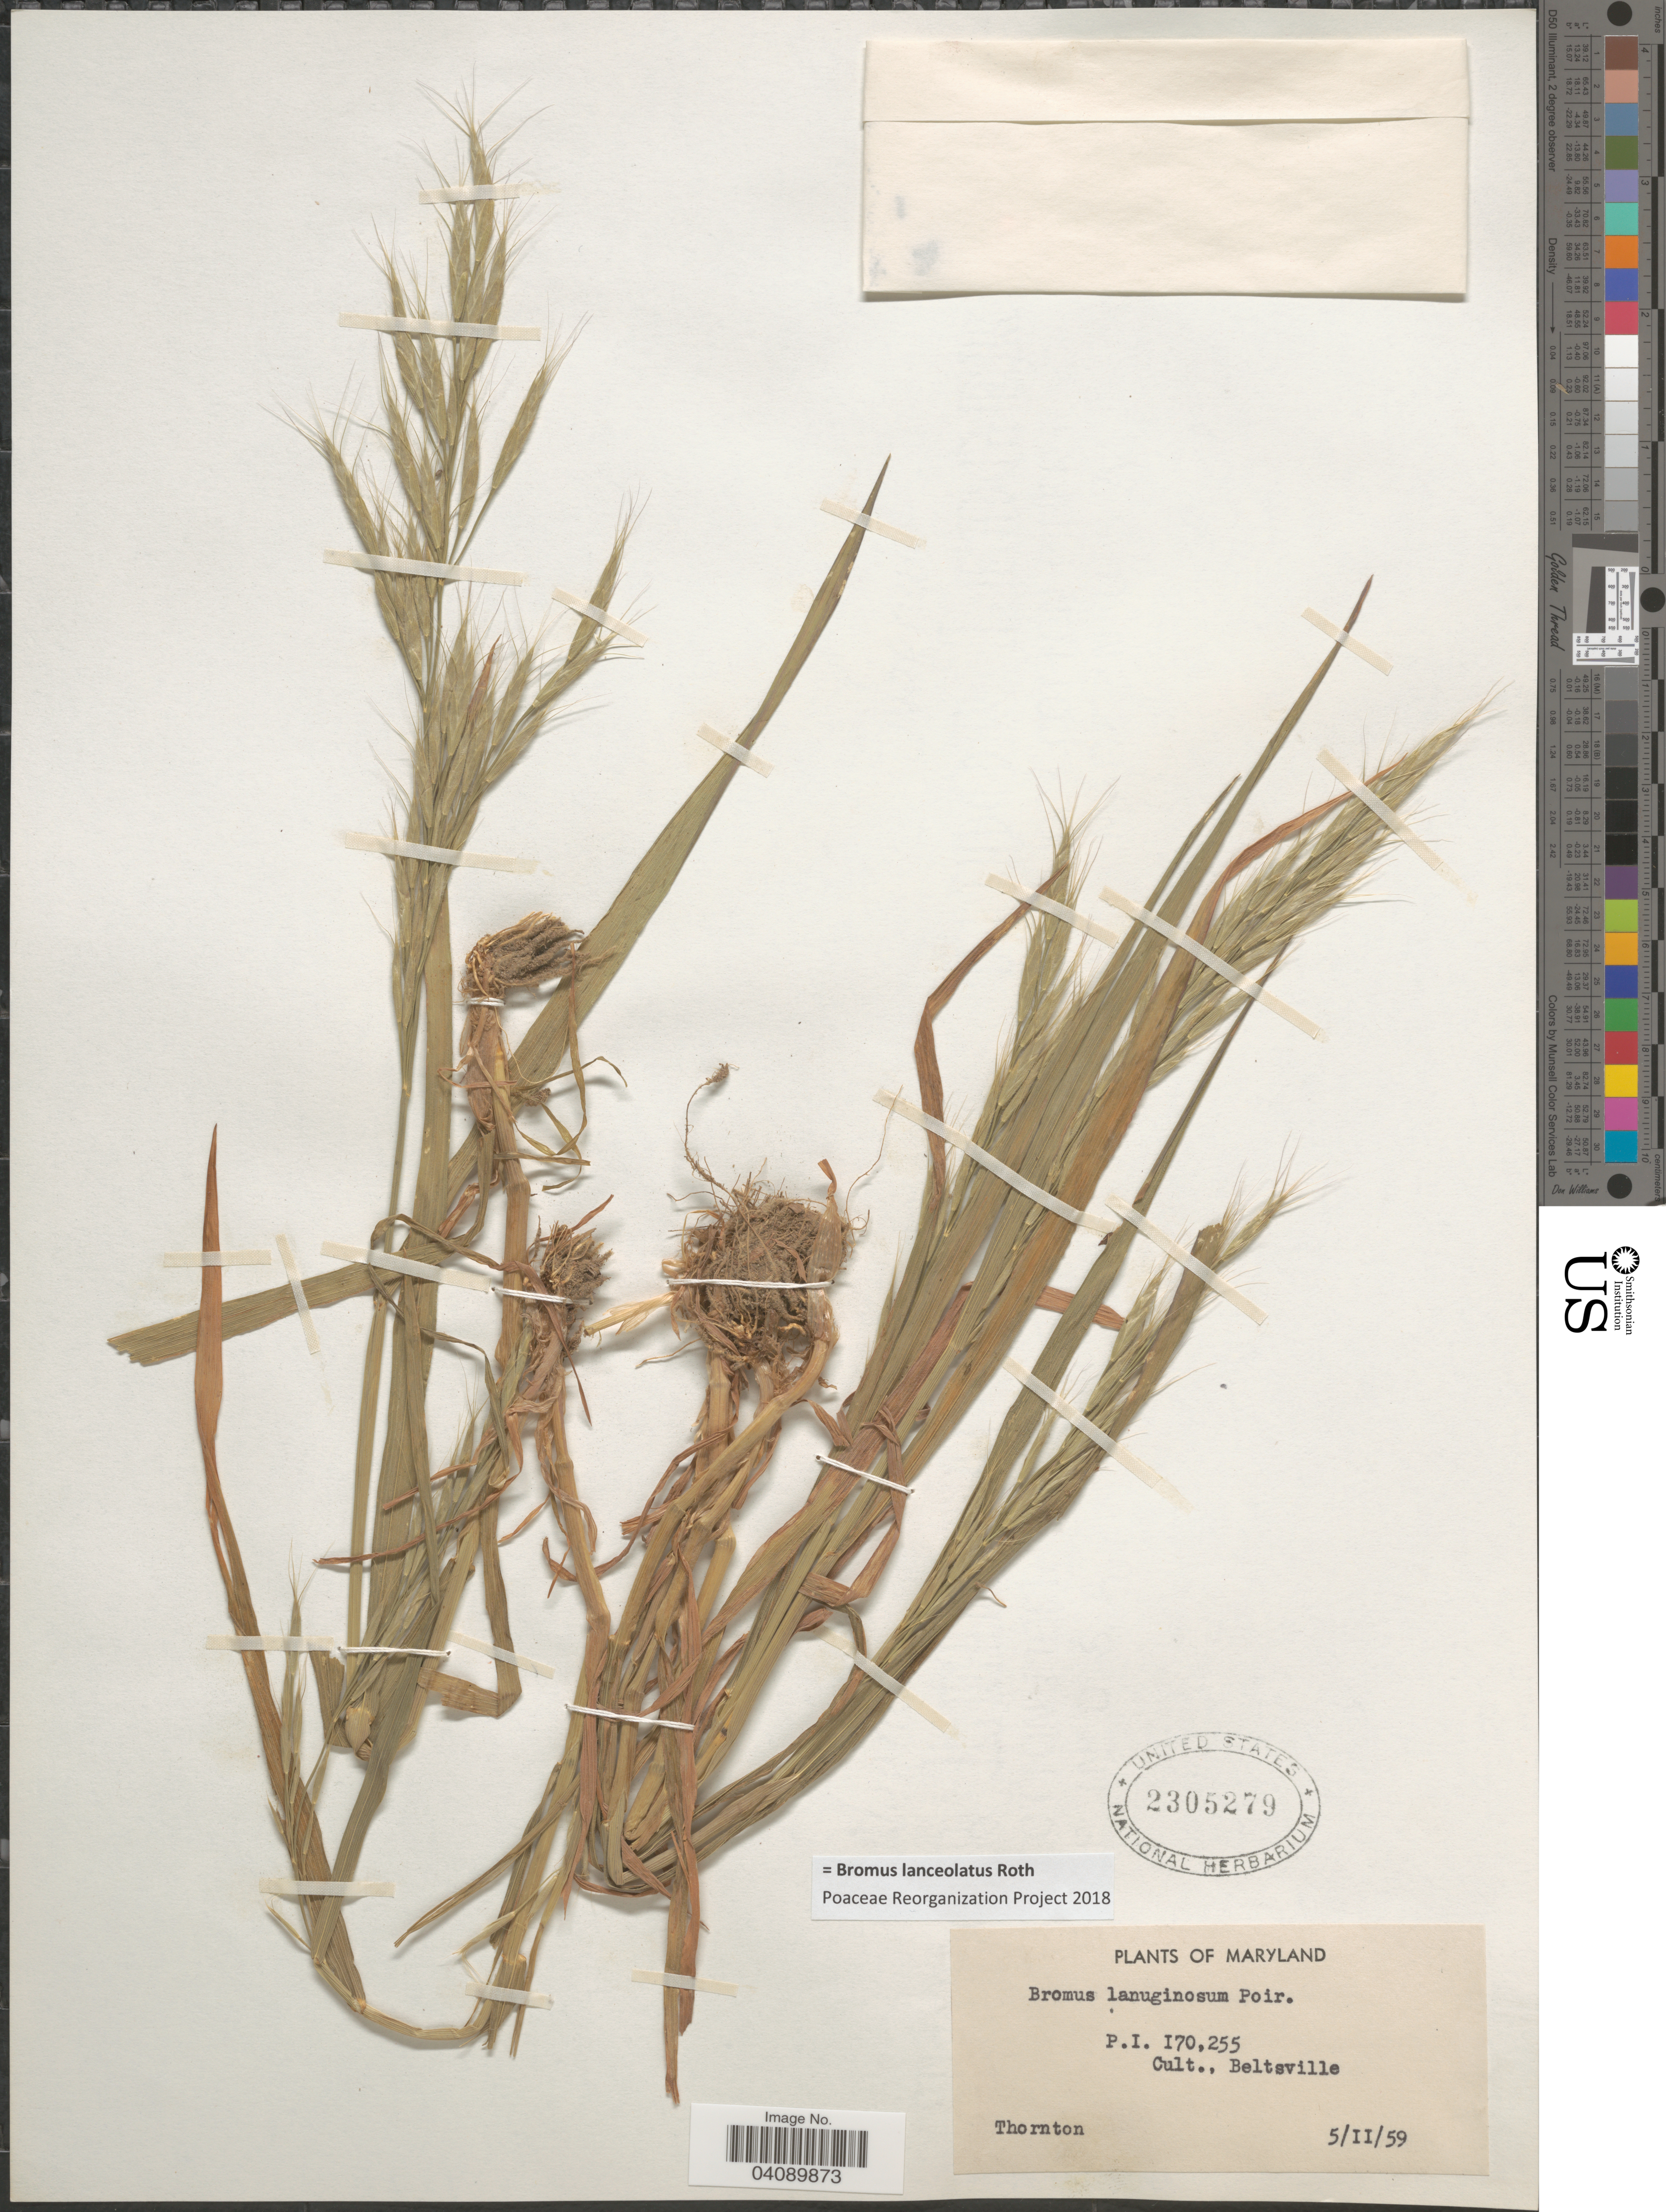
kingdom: Plantae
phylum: Tracheophyta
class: Liliopsida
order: Poales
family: Poaceae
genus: Bromus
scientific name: Bromus lanceolatus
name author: Roth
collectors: Thornton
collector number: P.I. 170255?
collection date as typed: Transcribed d/m/y: 5/2/59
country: United States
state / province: Maryland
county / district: Prince George's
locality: Cult., Beltsville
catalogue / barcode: US 2305279